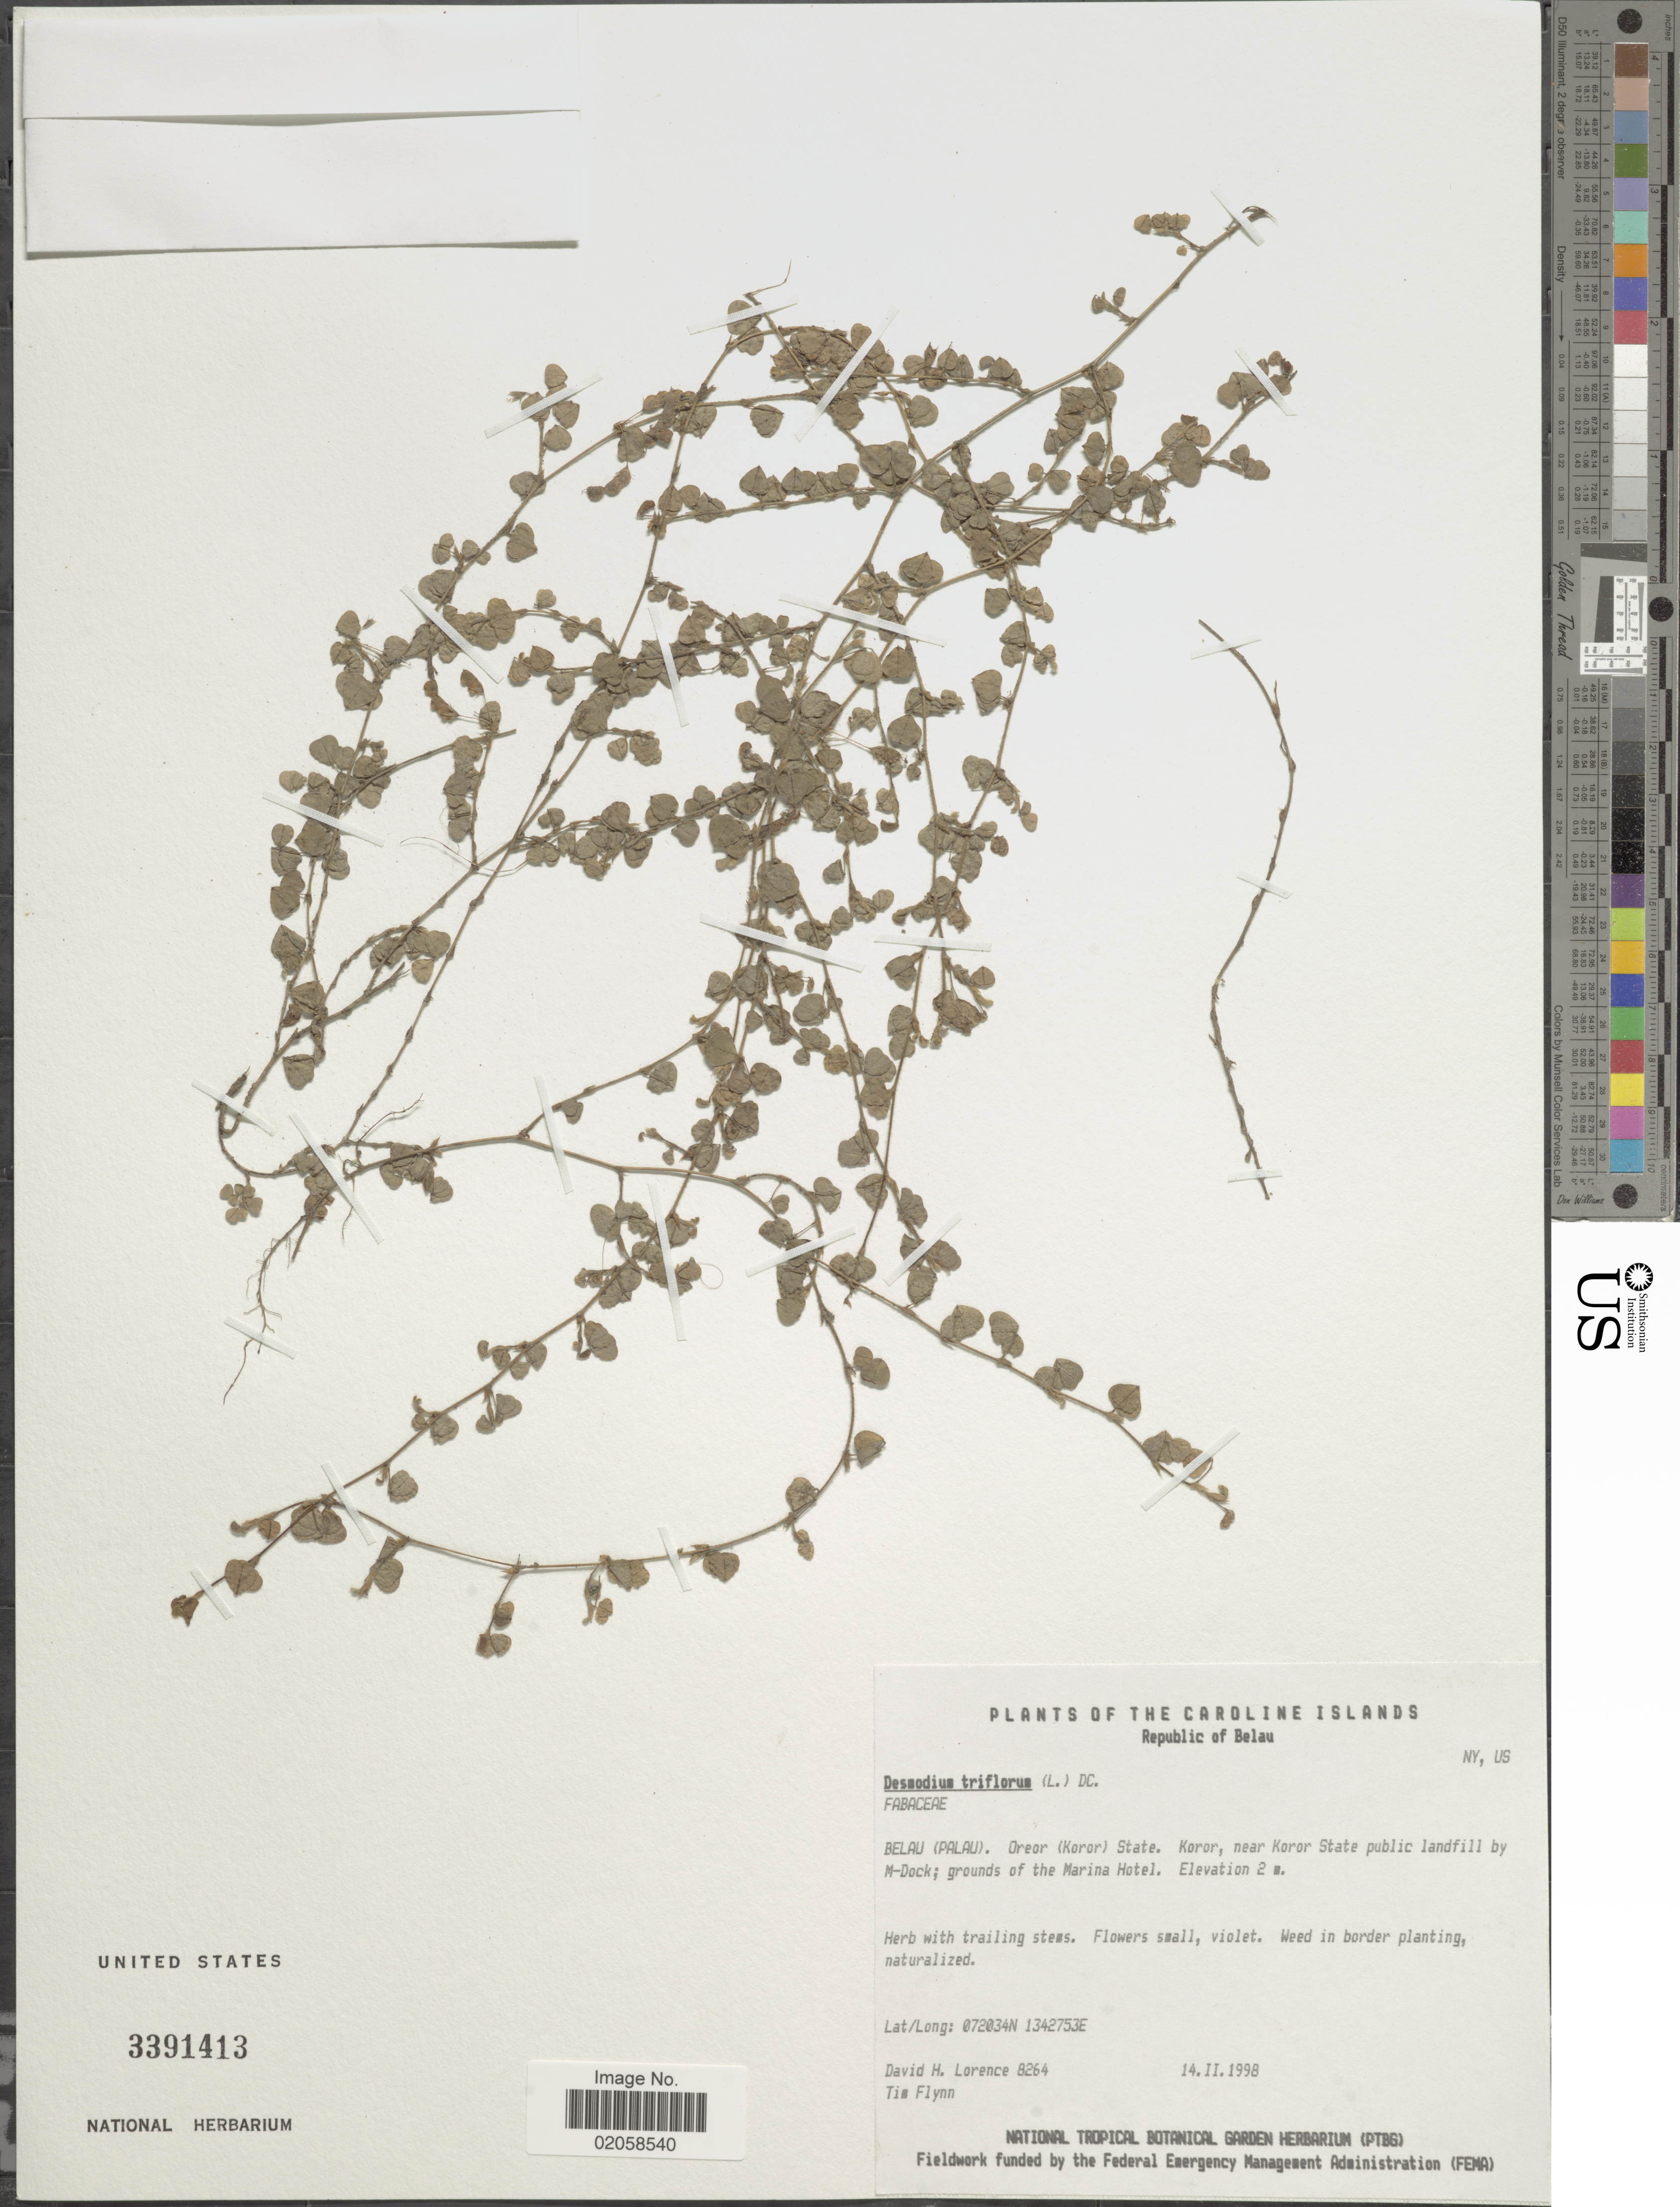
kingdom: Plantae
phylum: Tracheophyta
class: Magnoliopsida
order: Fabales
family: Fabaceae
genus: Grona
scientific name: Grona triflora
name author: (L.) H. Ohashi & K. Ohashi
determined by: Strong, Mark T., (BOT), Smithsonian Institution - National Museum of Natural History (UNITED STATES)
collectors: D. Lorence & T. Flynn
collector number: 8264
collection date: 1998-02-14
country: Palau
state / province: Koror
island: Oreor [Koror]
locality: Orear (Koror) State, Koror, near Koror State public landfill by M-Dick; grounds of the Marina Hotel.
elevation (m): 2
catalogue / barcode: US 3391413